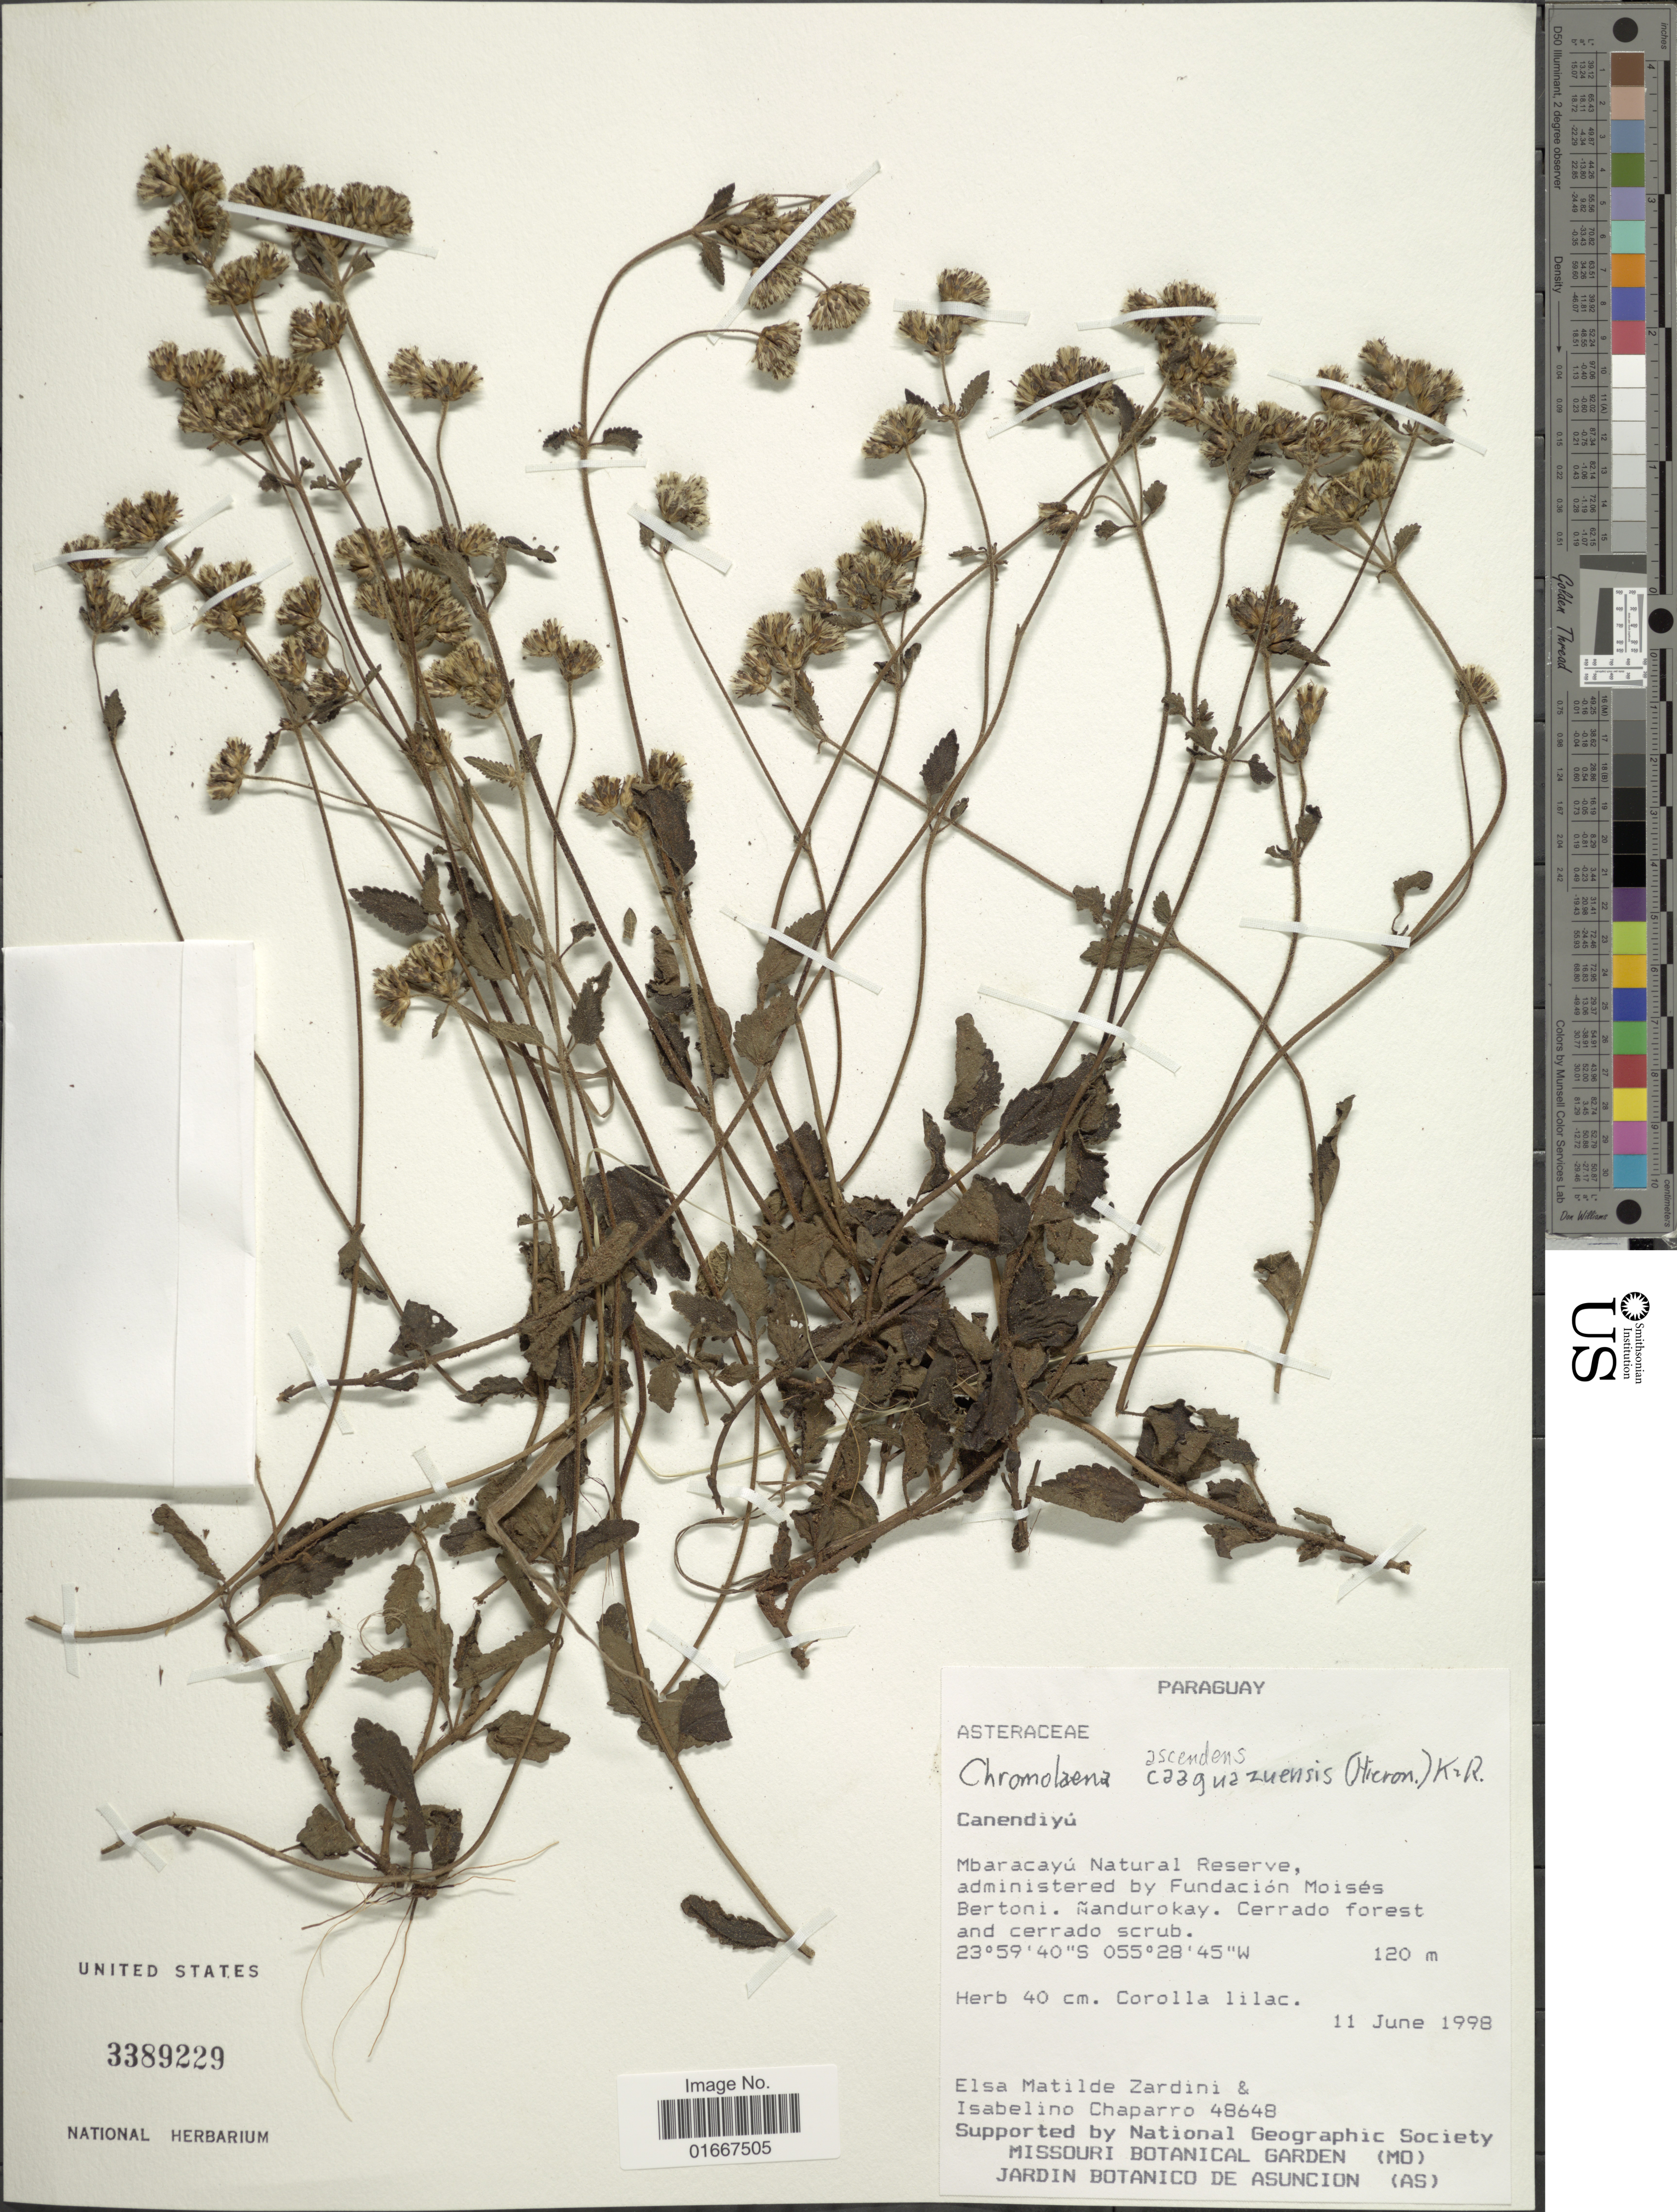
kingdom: Plantae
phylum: Tracheophyta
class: Magnoliopsida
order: Asterales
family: Asteraceae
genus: Chromolaena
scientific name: Chromolaena ascendens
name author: (Sch. Bip. ex Baker) R.M. King & H. Rob.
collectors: E. M. Zardini & I. Chaparro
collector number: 48648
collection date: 1998-06-11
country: Paraguay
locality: Canendiyu, Mbaracayu Natural Reserve, administered by Fundacion Moises Bertoni. Nandurokay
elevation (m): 120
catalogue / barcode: US 3389229